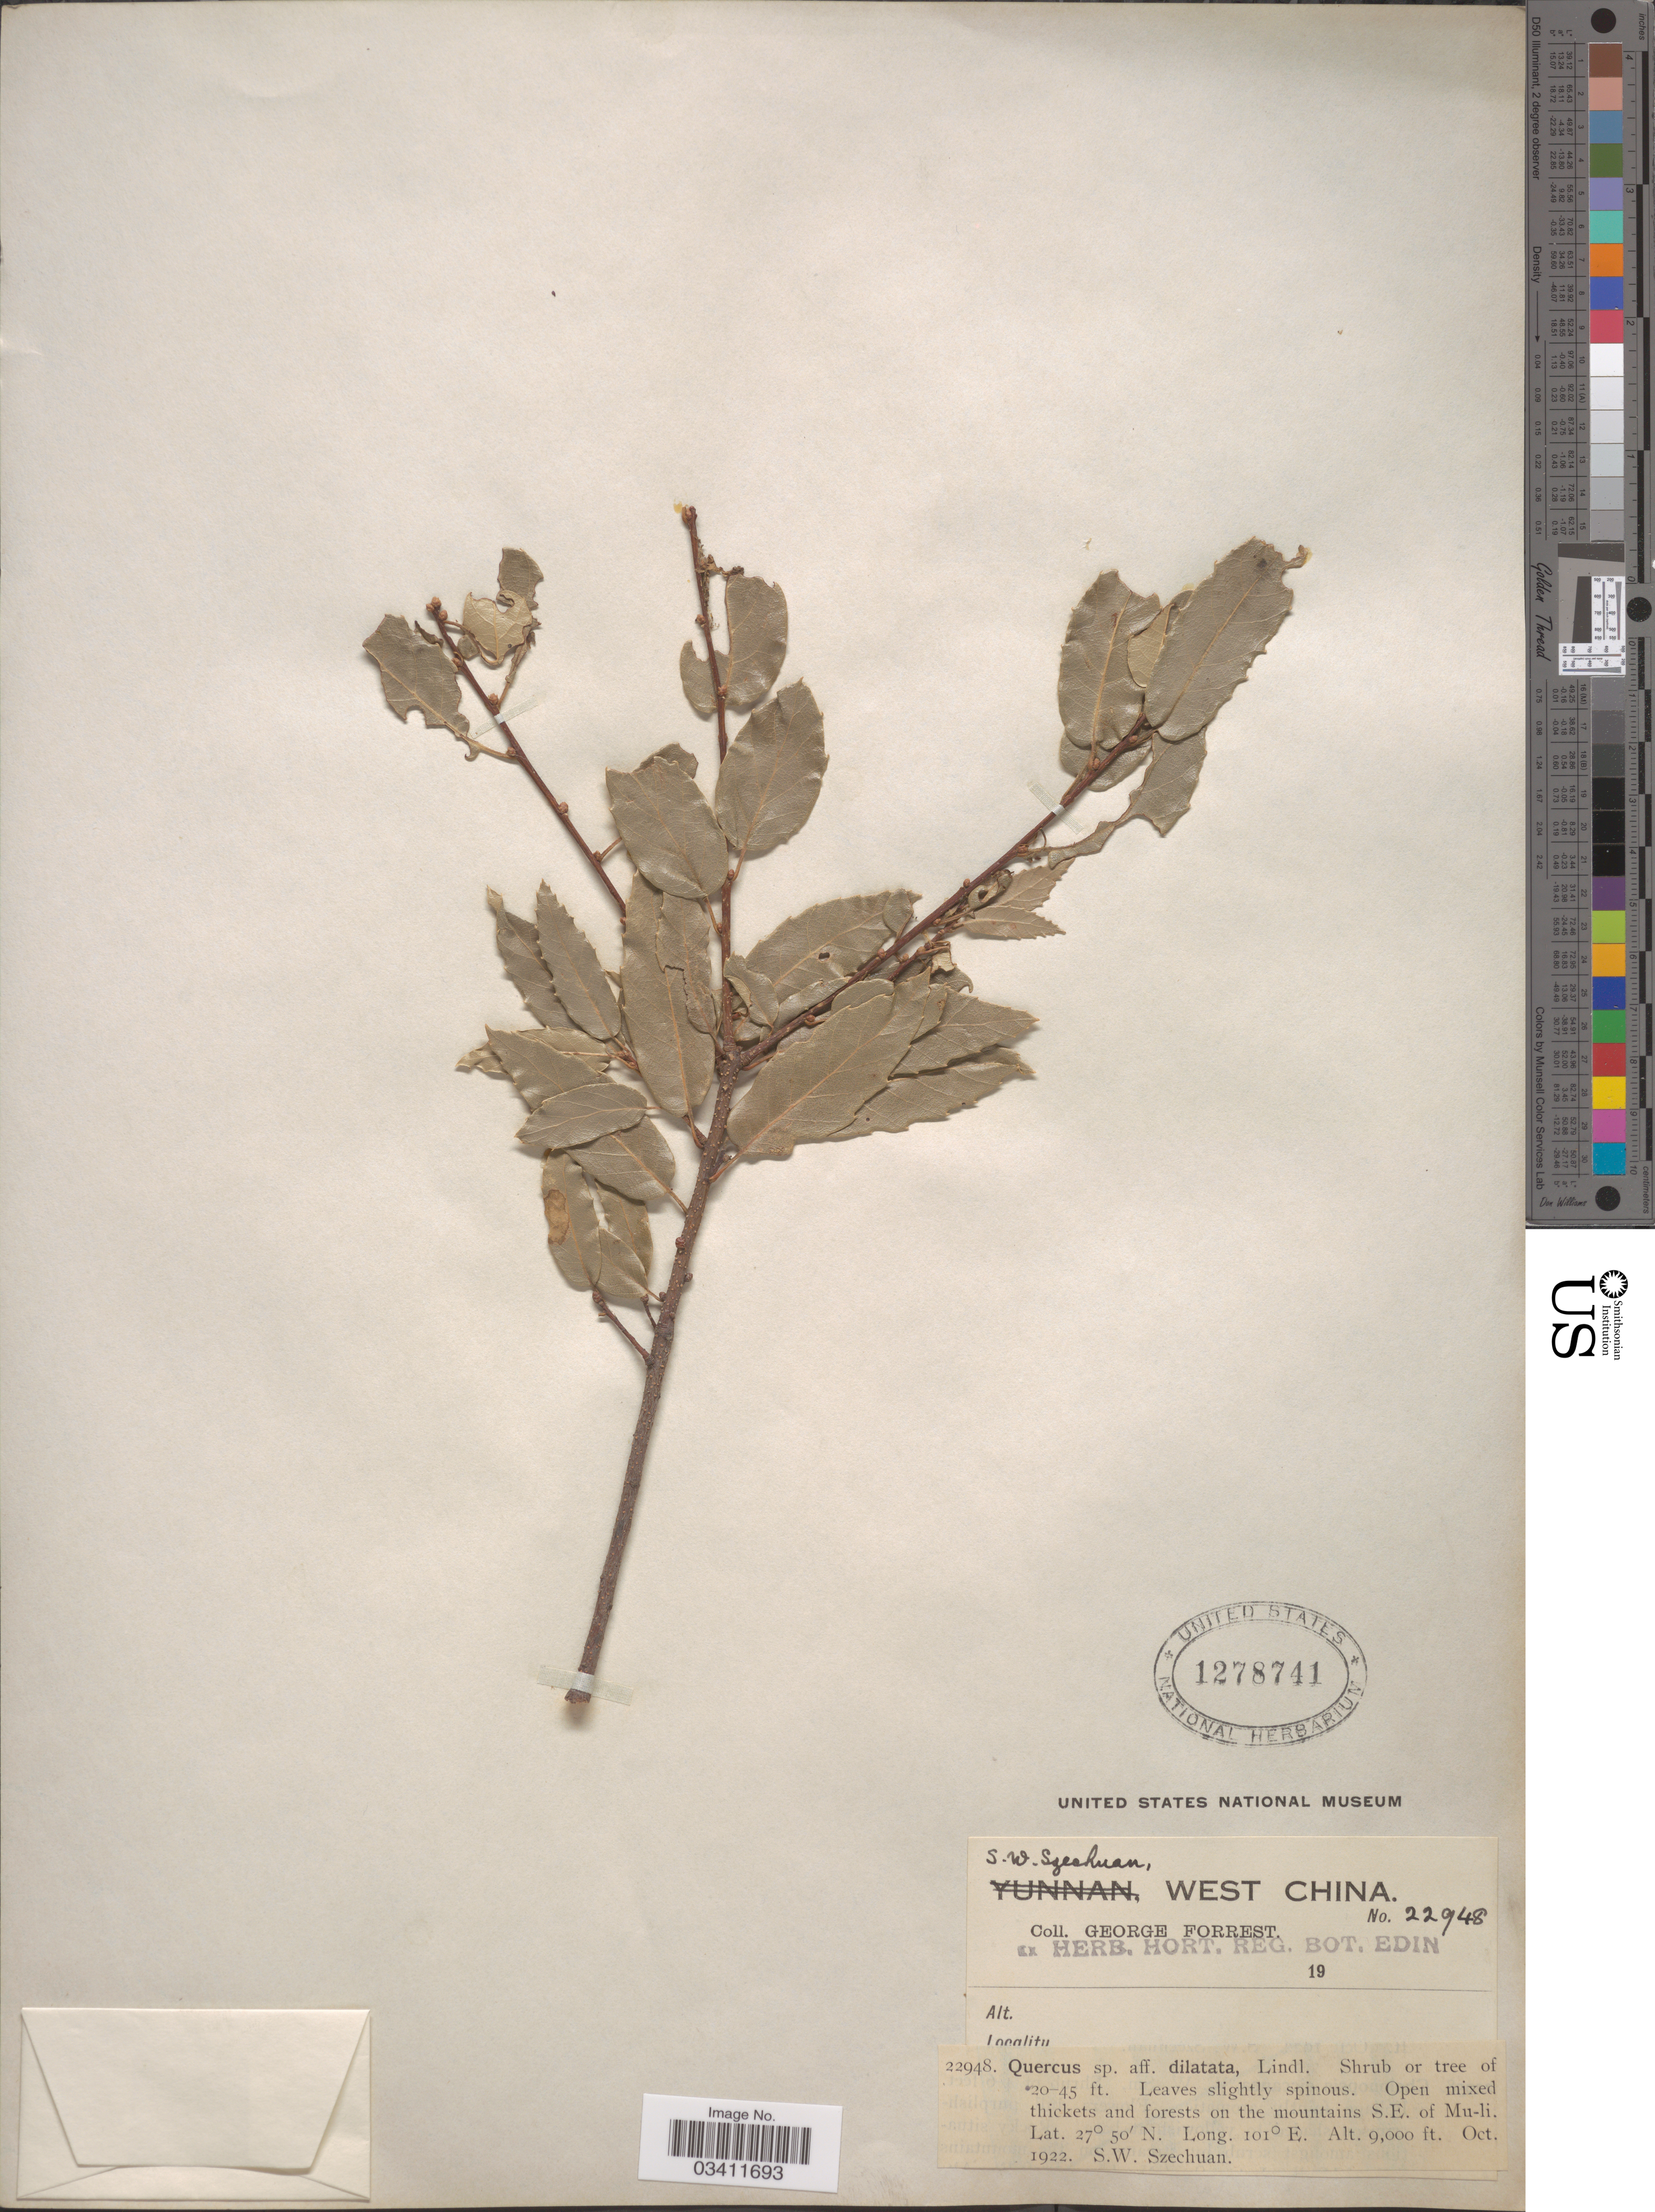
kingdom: Plantae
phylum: Tracheophyta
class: Magnoliopsida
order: Fagales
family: Fagaceae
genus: Quercus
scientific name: Quercus floribunda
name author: Lindl. ex A. Camus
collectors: G. Forrest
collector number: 22948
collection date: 1922-10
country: China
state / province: Sichuan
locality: S.W. Szechuan. Mountains S.E. of Mu-li.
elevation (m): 2743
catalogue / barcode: US 1278741